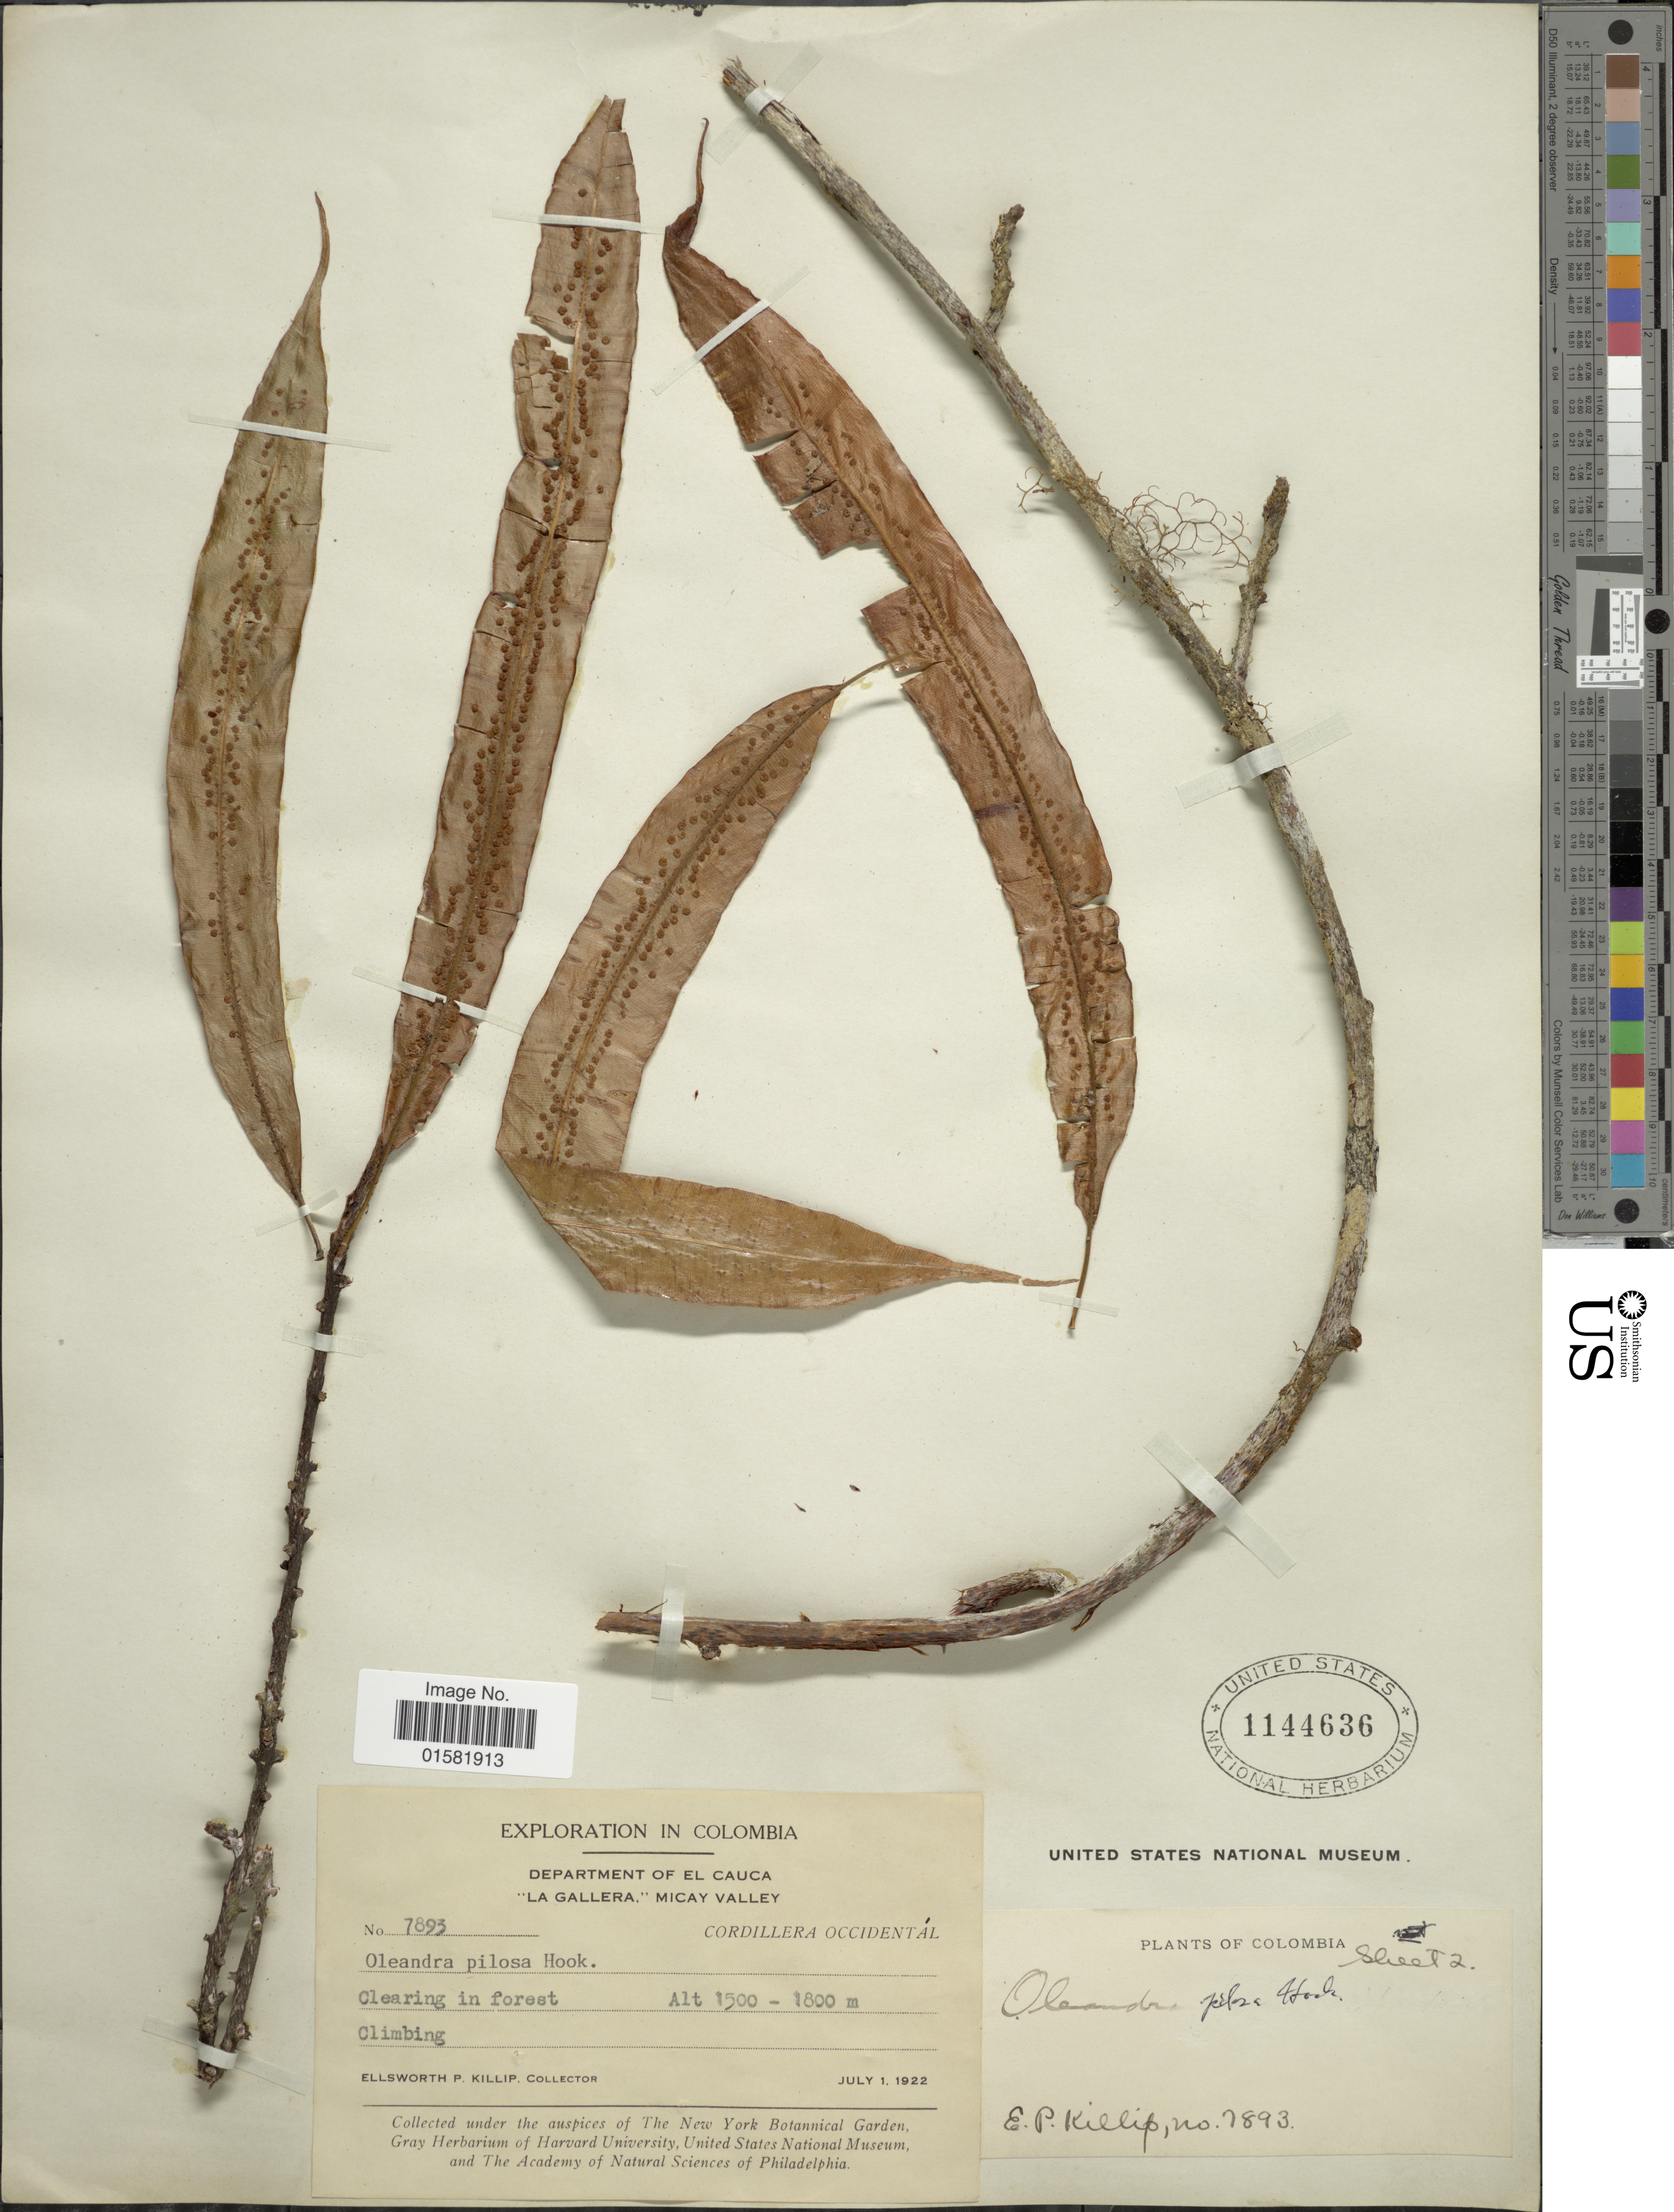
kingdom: Plantae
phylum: Tracheophyta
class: Polypodiopsida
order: Polypodiales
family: Oleandraceae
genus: Oleandra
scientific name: Oleandra pilosa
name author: Hook.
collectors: E. P. Killip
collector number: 7893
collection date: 1922-07-01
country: Colombia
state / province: Valle del Cauca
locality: Colombia, Department of El Cauca, "La Gallera,"Micay Valley, Cordillera Occidental.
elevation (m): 1500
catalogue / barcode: US 1144636